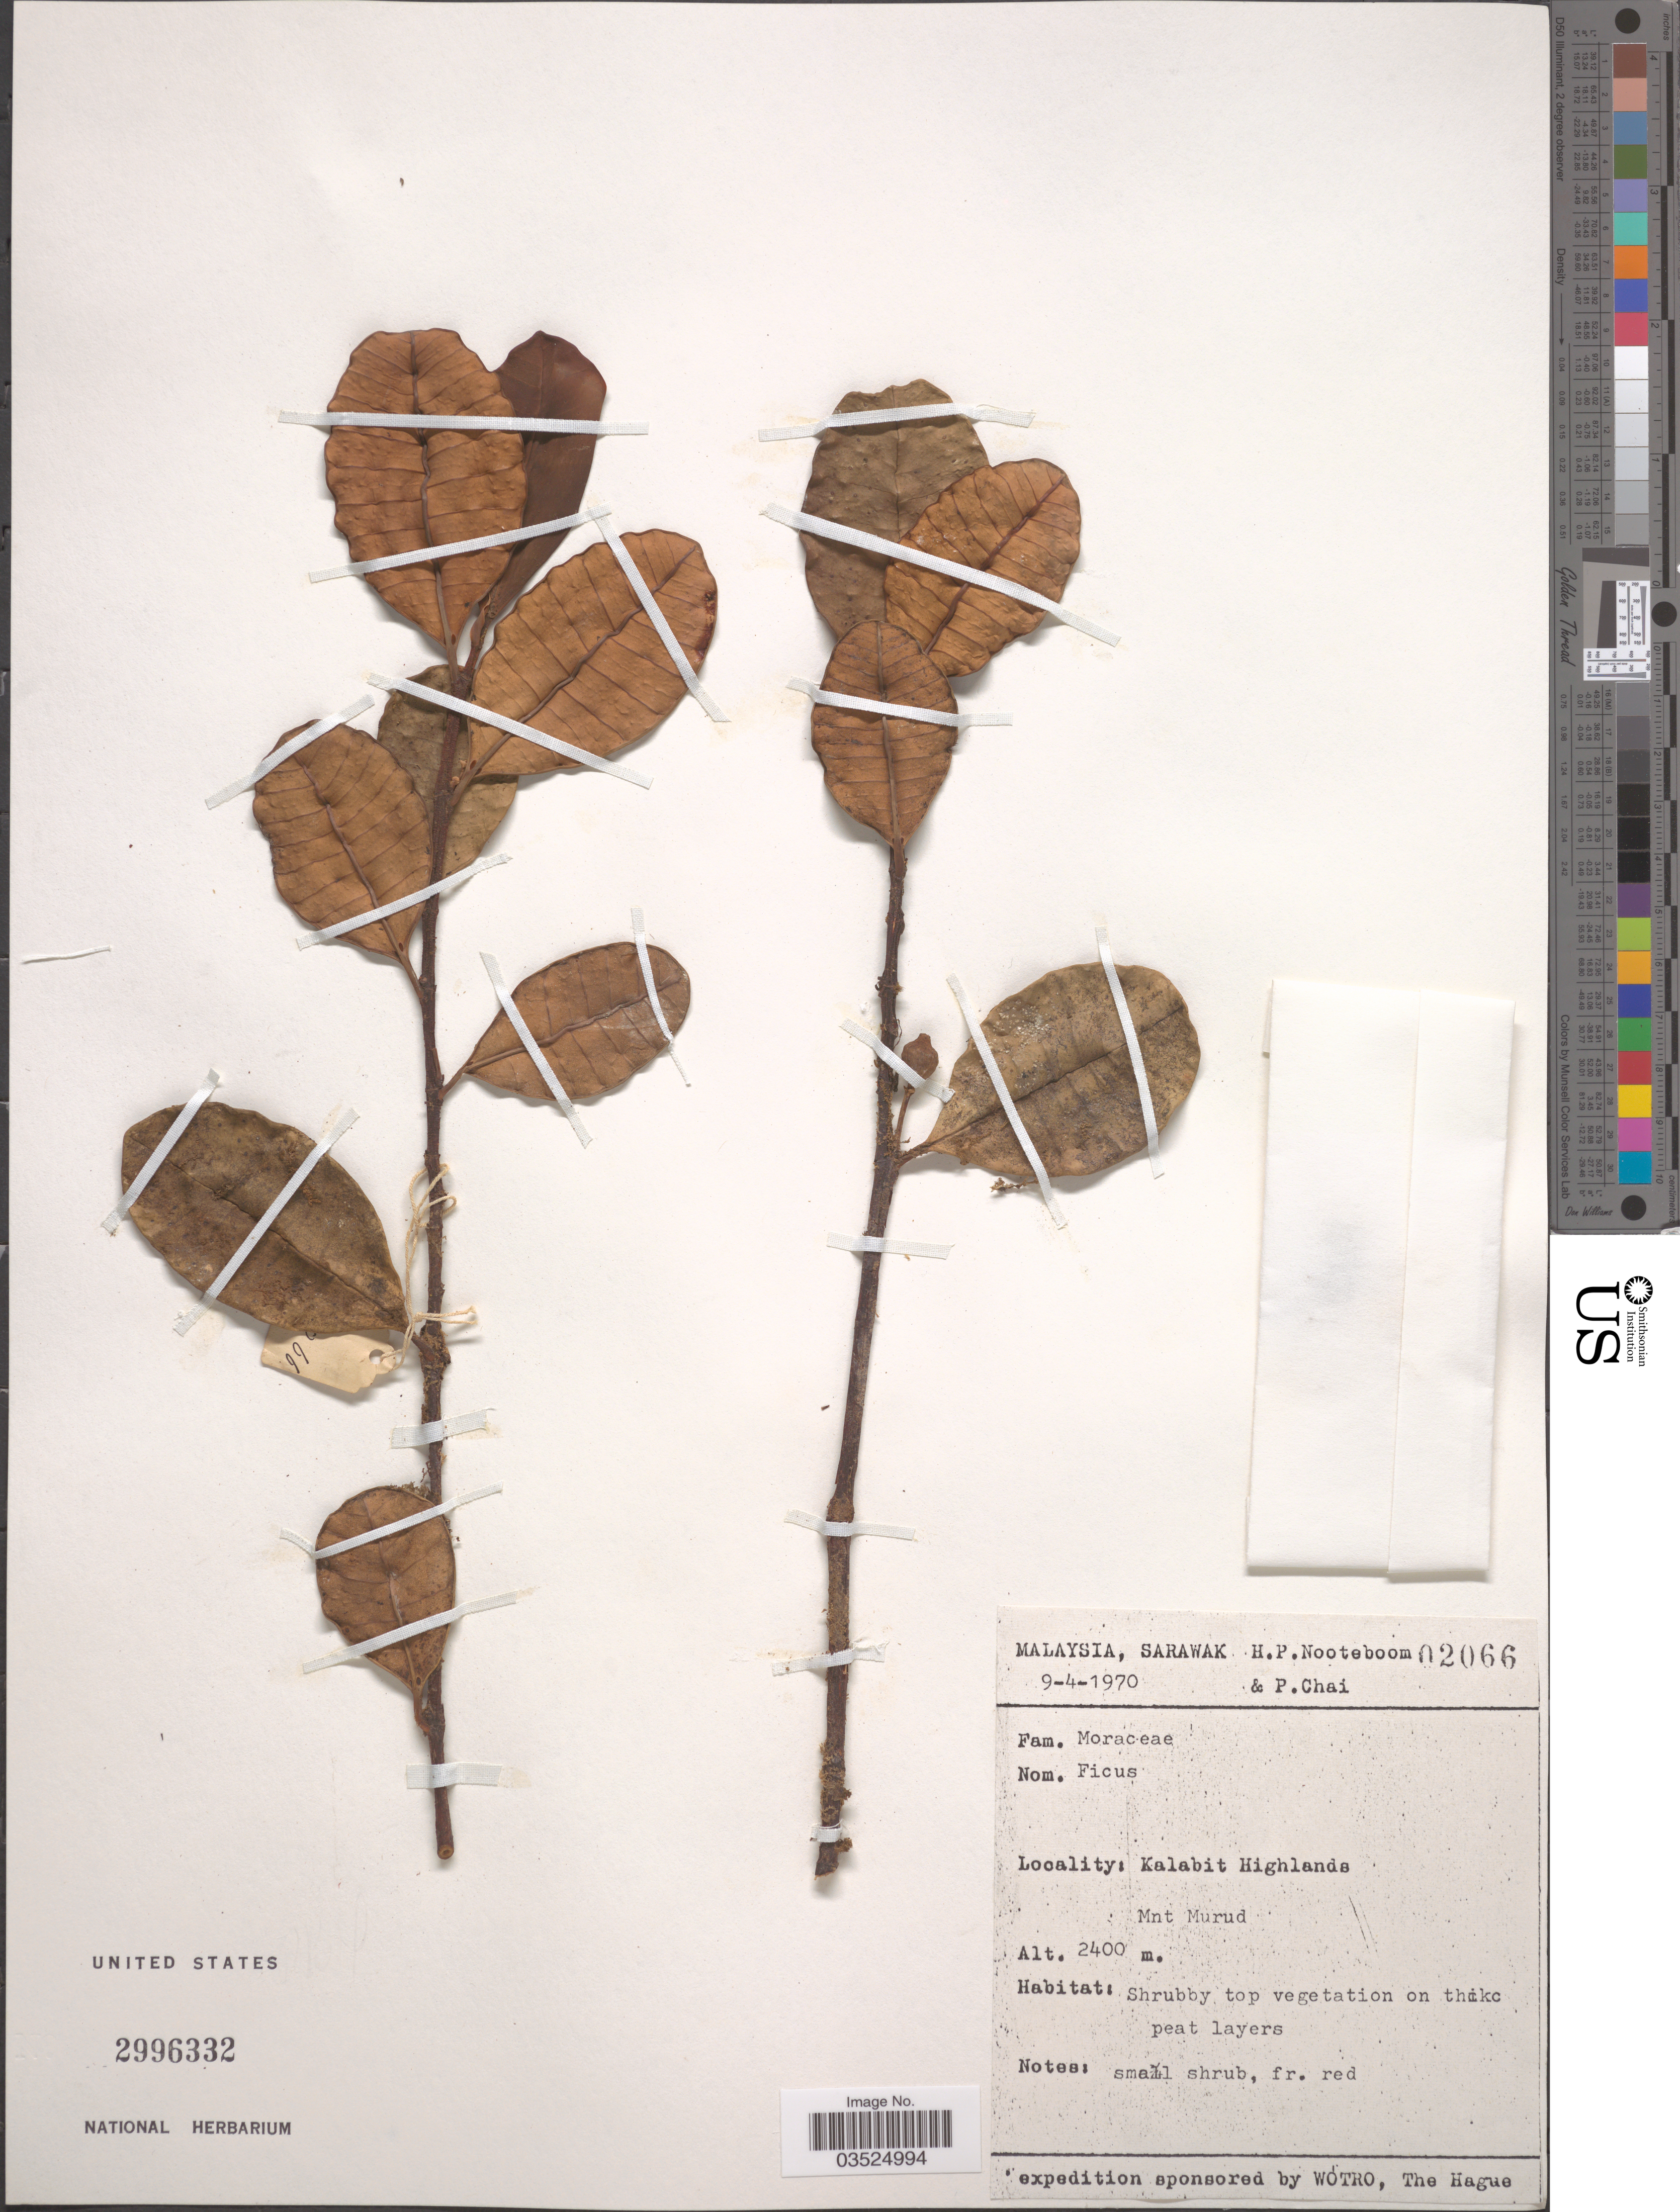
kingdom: Plantae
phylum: Tracheophyta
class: Magnoliopsida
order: Rosales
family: Moraceae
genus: Ficus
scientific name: Ficus sp.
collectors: H. P. Nooteboom & P. Chai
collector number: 02066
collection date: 1970-04-09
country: Malaysia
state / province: Sarawak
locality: Kalabit Highlands, Mnt Murud.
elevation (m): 2400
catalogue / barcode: US 2996332